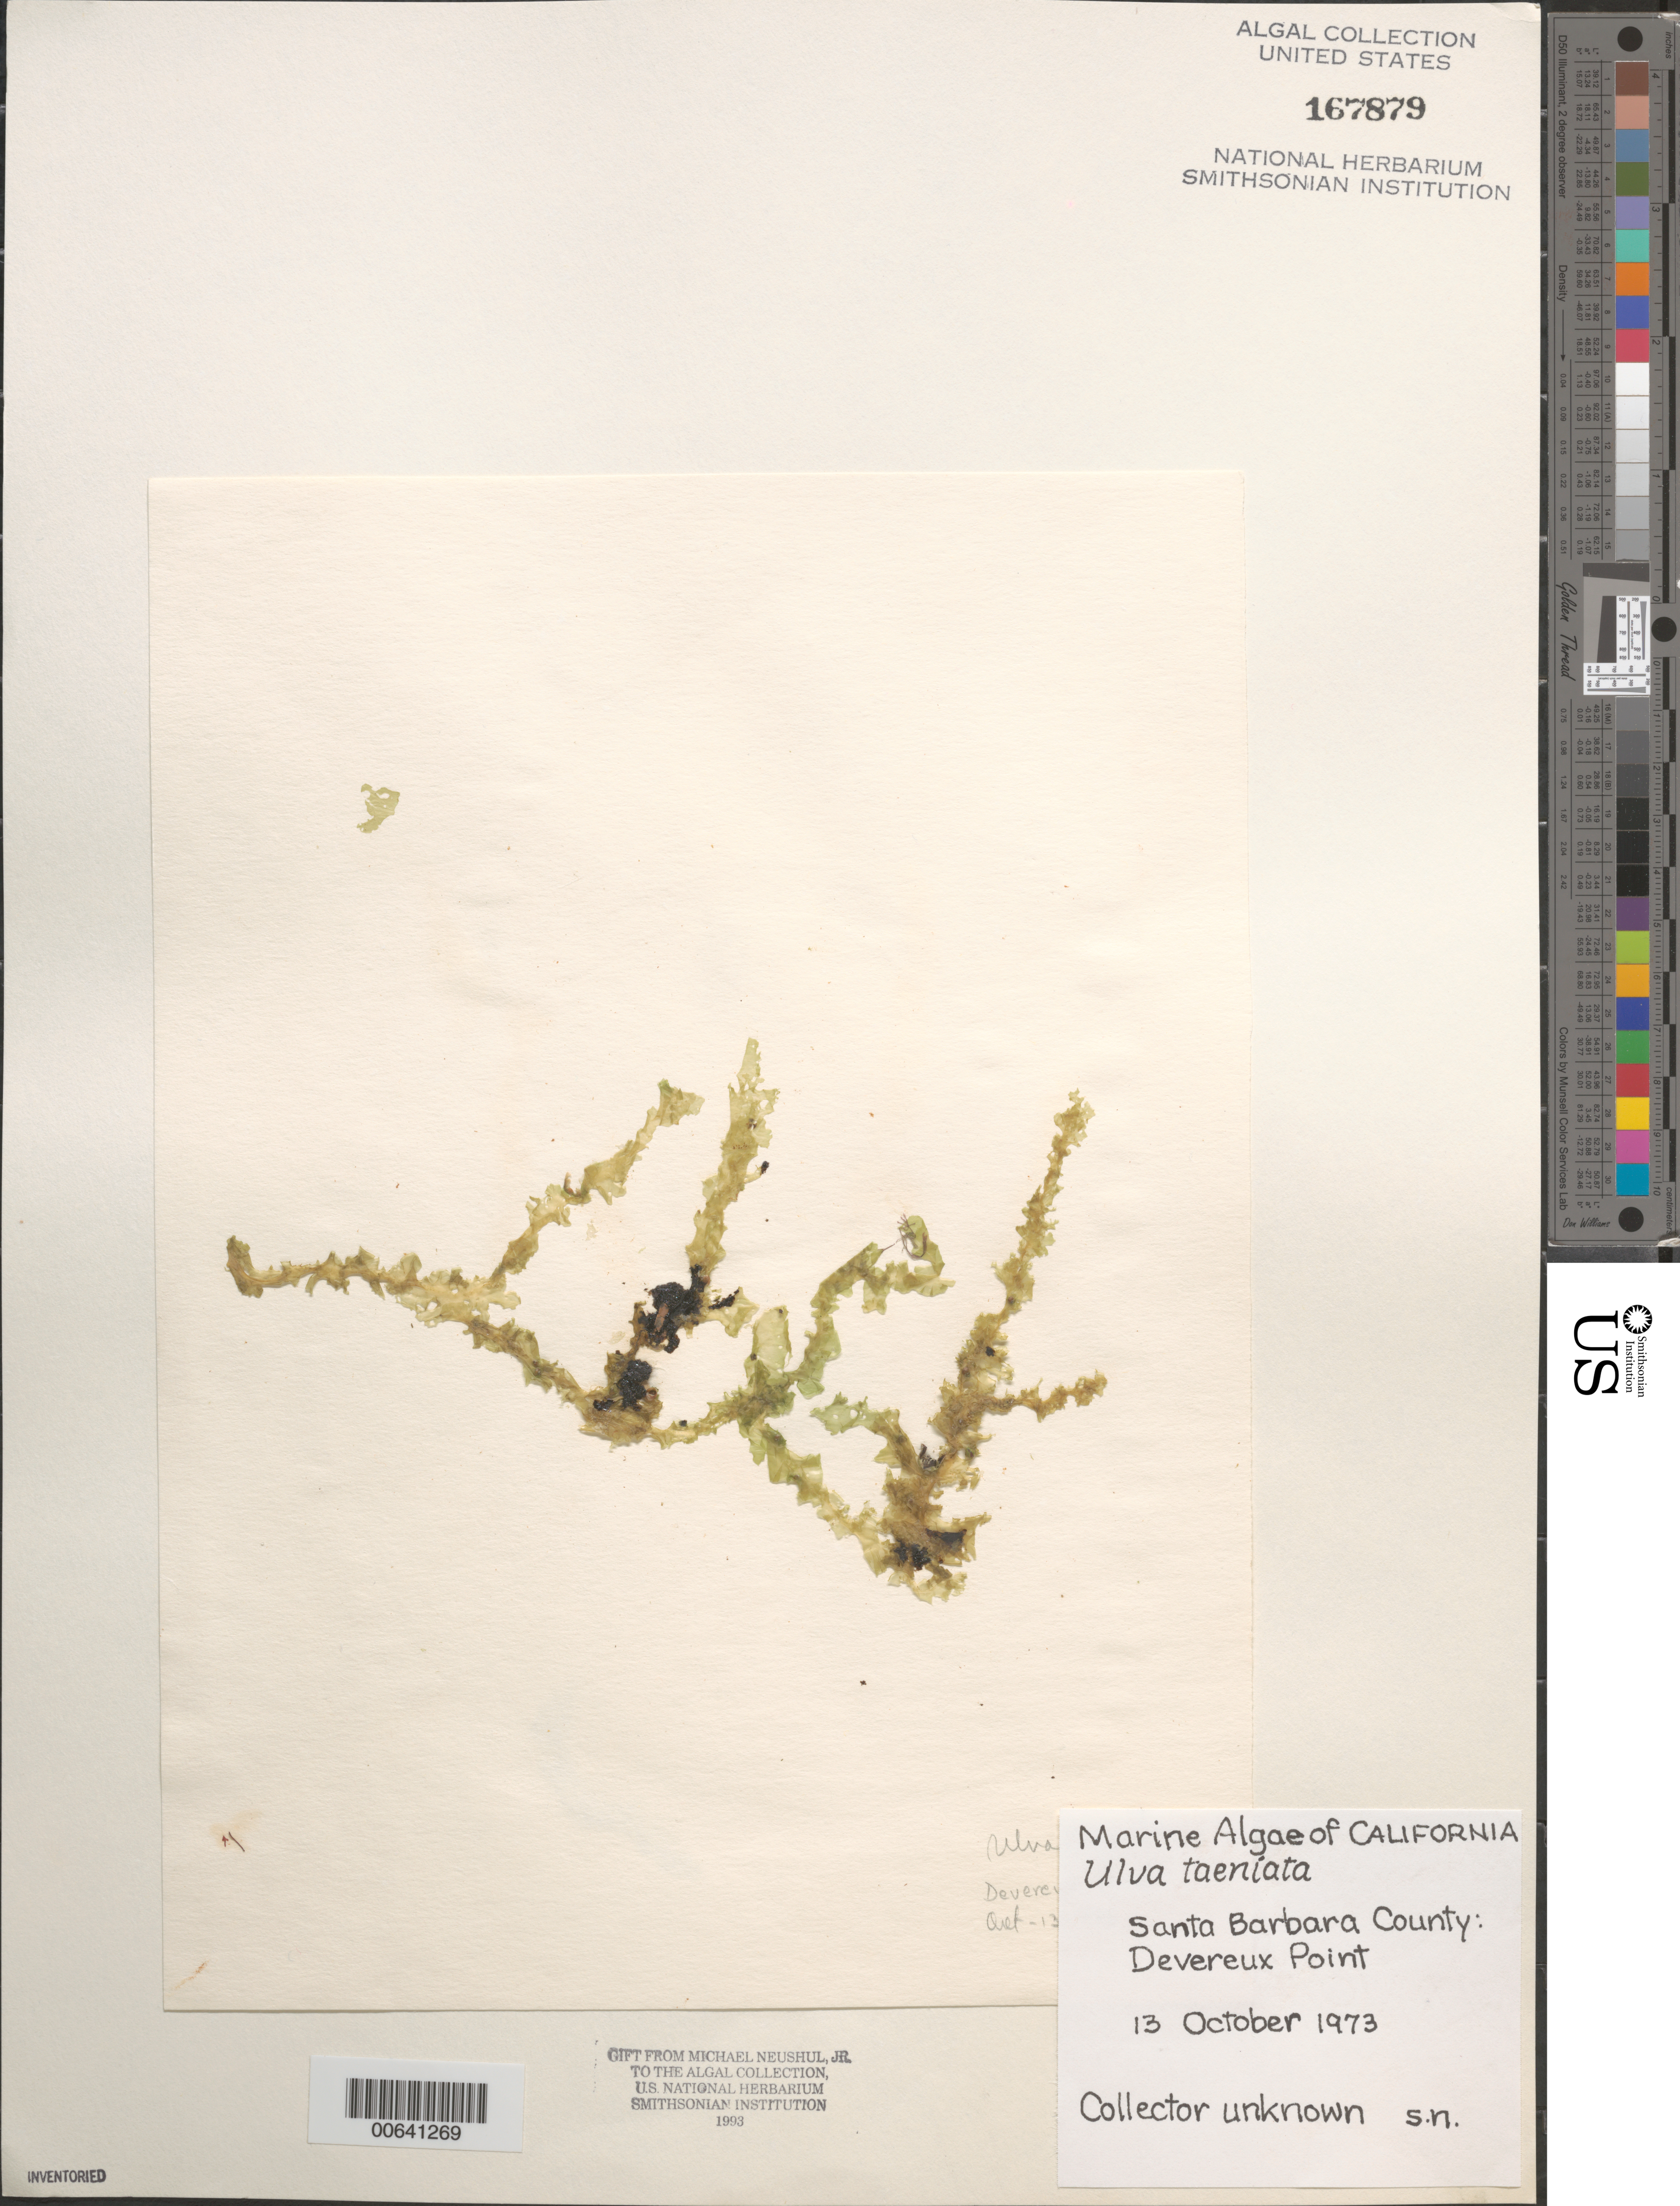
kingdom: Plantae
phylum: Chlorophyta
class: Ulvophyceae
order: Ulvales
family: Ulvaceae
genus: Ulva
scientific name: Ulva taeniata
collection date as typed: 13 Oct 1973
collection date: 1973-10-13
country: United States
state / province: California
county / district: Santa Barbara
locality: Devereux Point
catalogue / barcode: US 167879